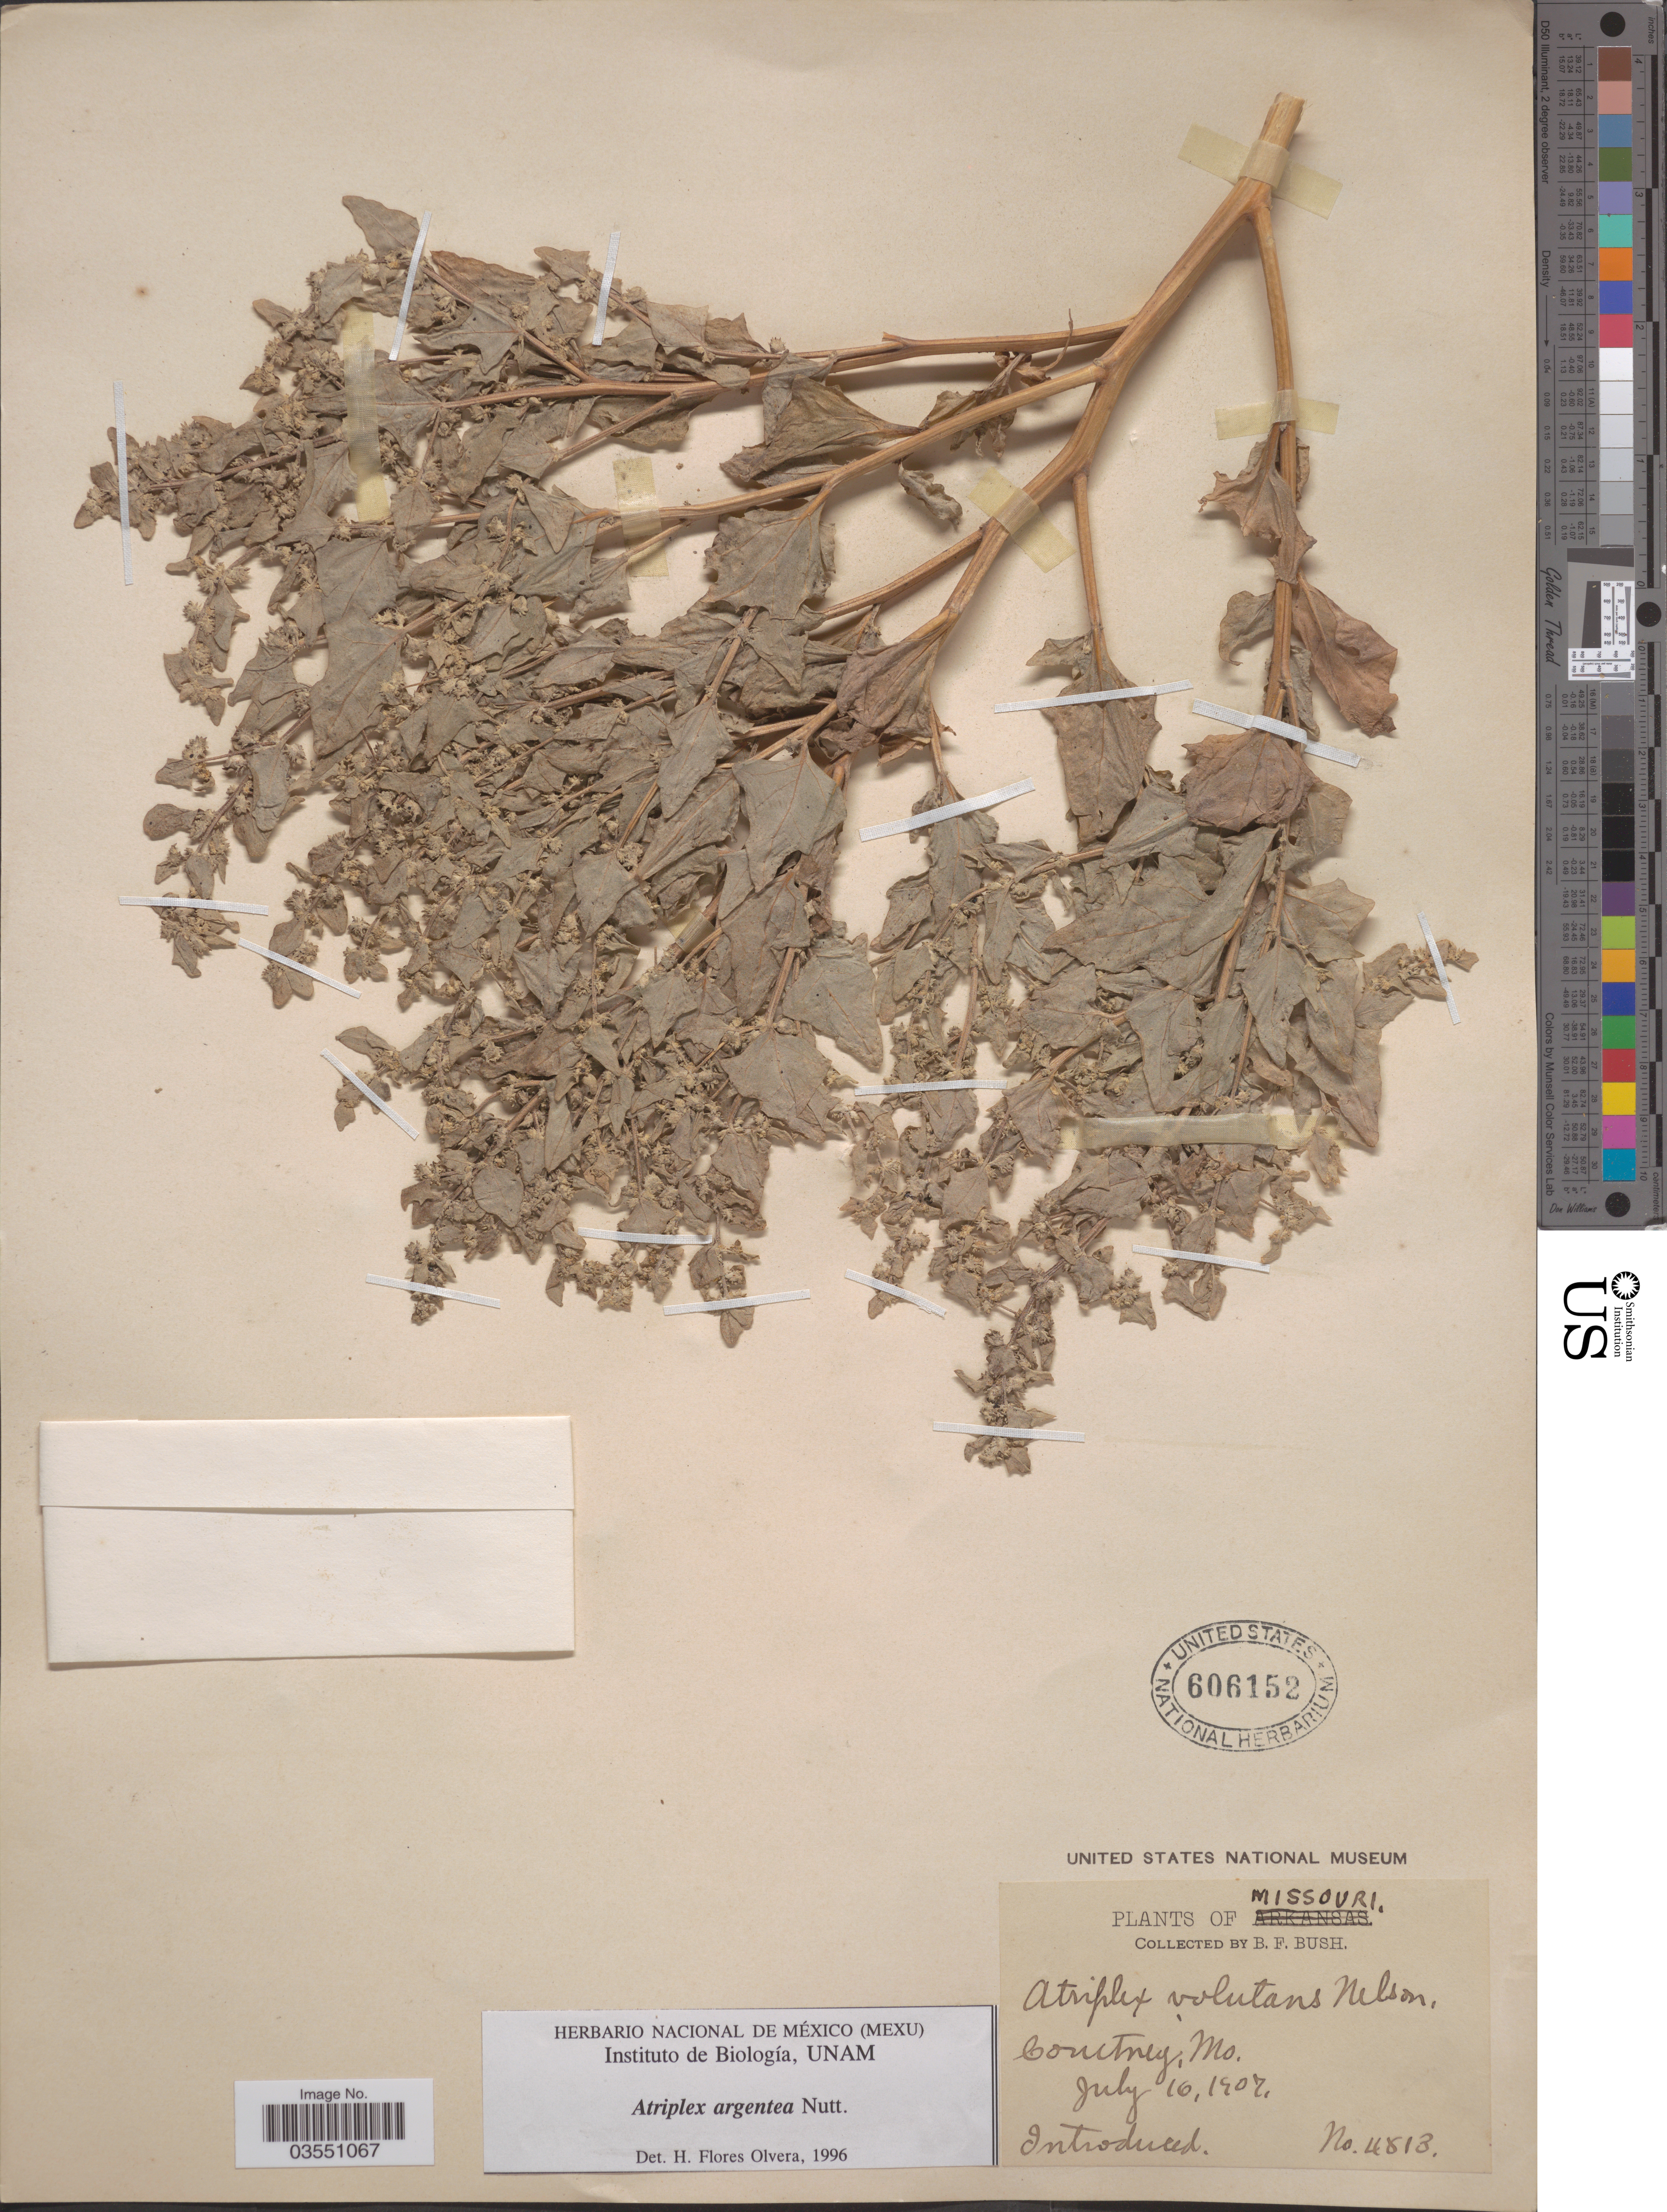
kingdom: Plantae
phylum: Tracheophyta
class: Magnoliopsida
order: Caryophyllales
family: Amaranthaceae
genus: Atriplex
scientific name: Atriplex argentea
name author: Nutt.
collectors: B. F. Bush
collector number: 4813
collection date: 1907-07-16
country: United States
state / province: Missouri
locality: Courtney.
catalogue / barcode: US 606152